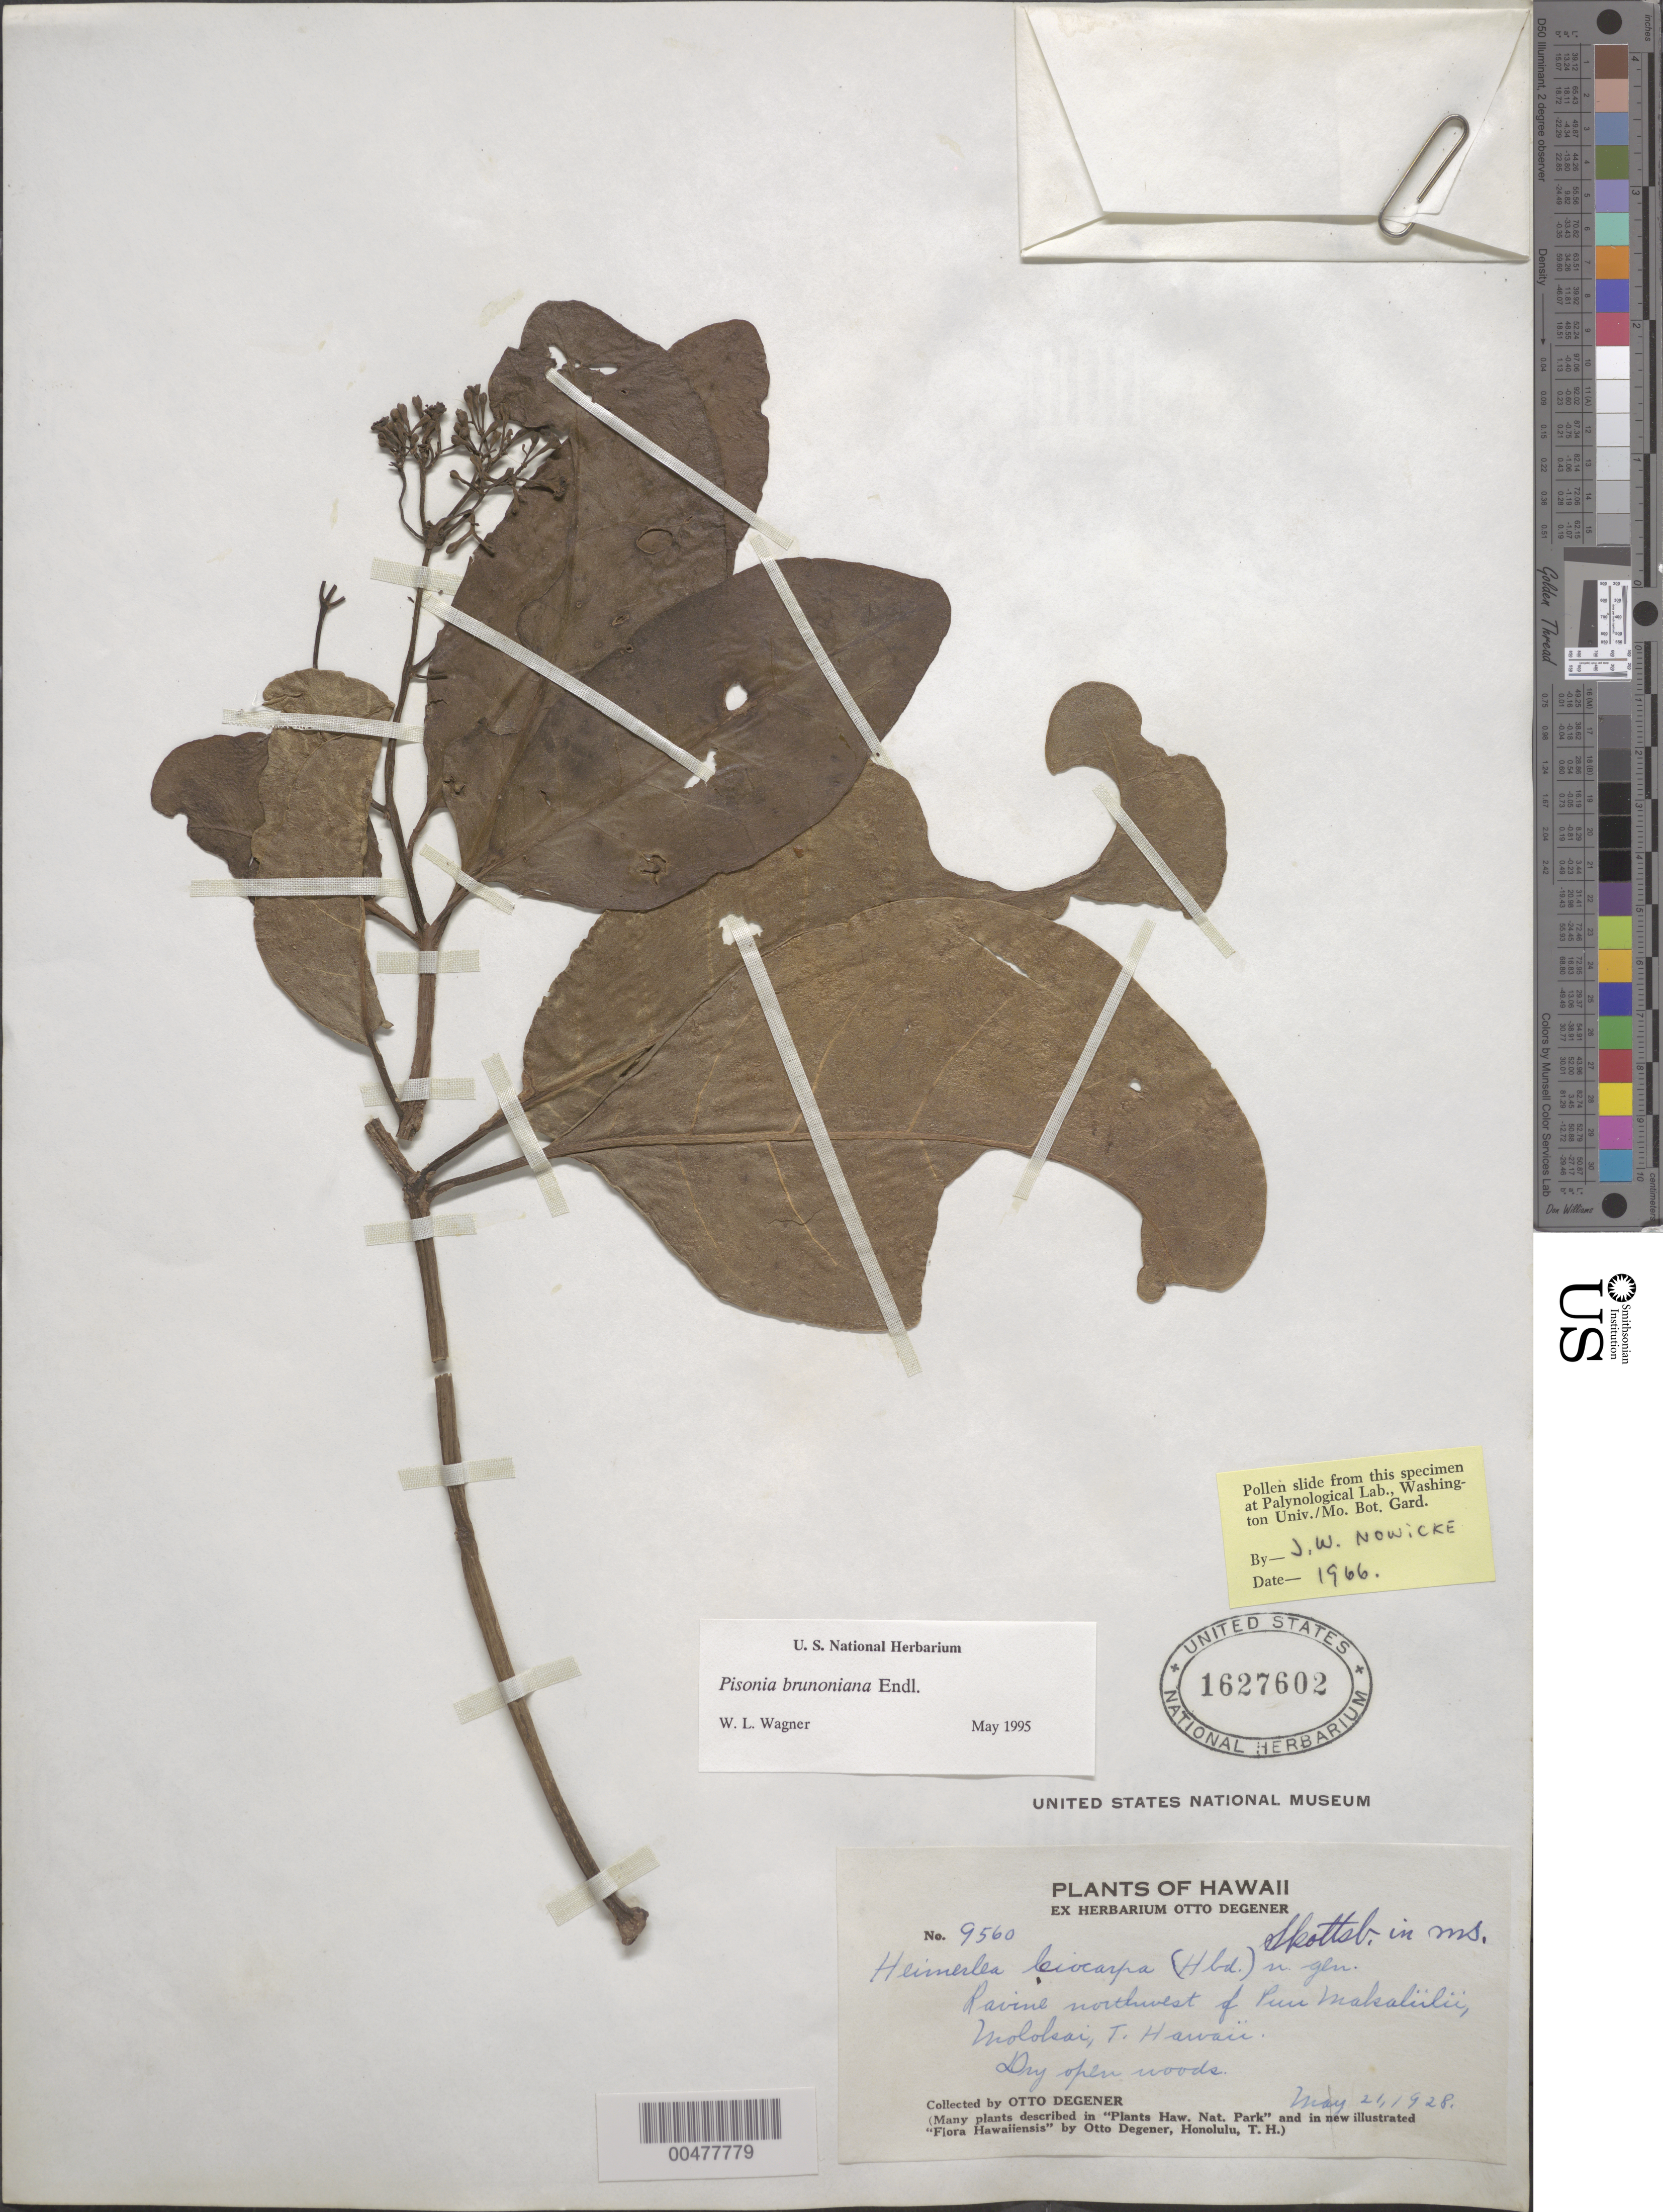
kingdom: Plantae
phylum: Tracheophyta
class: Magnoliopsida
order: Caryophyllales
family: Nyctaginaceae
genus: Ceodes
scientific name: Ceodes brunoniana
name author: (Endl.) Skottsb.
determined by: Wagner, W. L., (BOT), Smithsonian Institution - National Museum of Natural History (UNITED STATES)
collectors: O. Degener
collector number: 9560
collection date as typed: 21 May 1928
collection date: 1928-05-21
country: United States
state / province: Hawaii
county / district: Maui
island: Moloka'i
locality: Ravine NW of Puu Makaliilii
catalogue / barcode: US 1627602